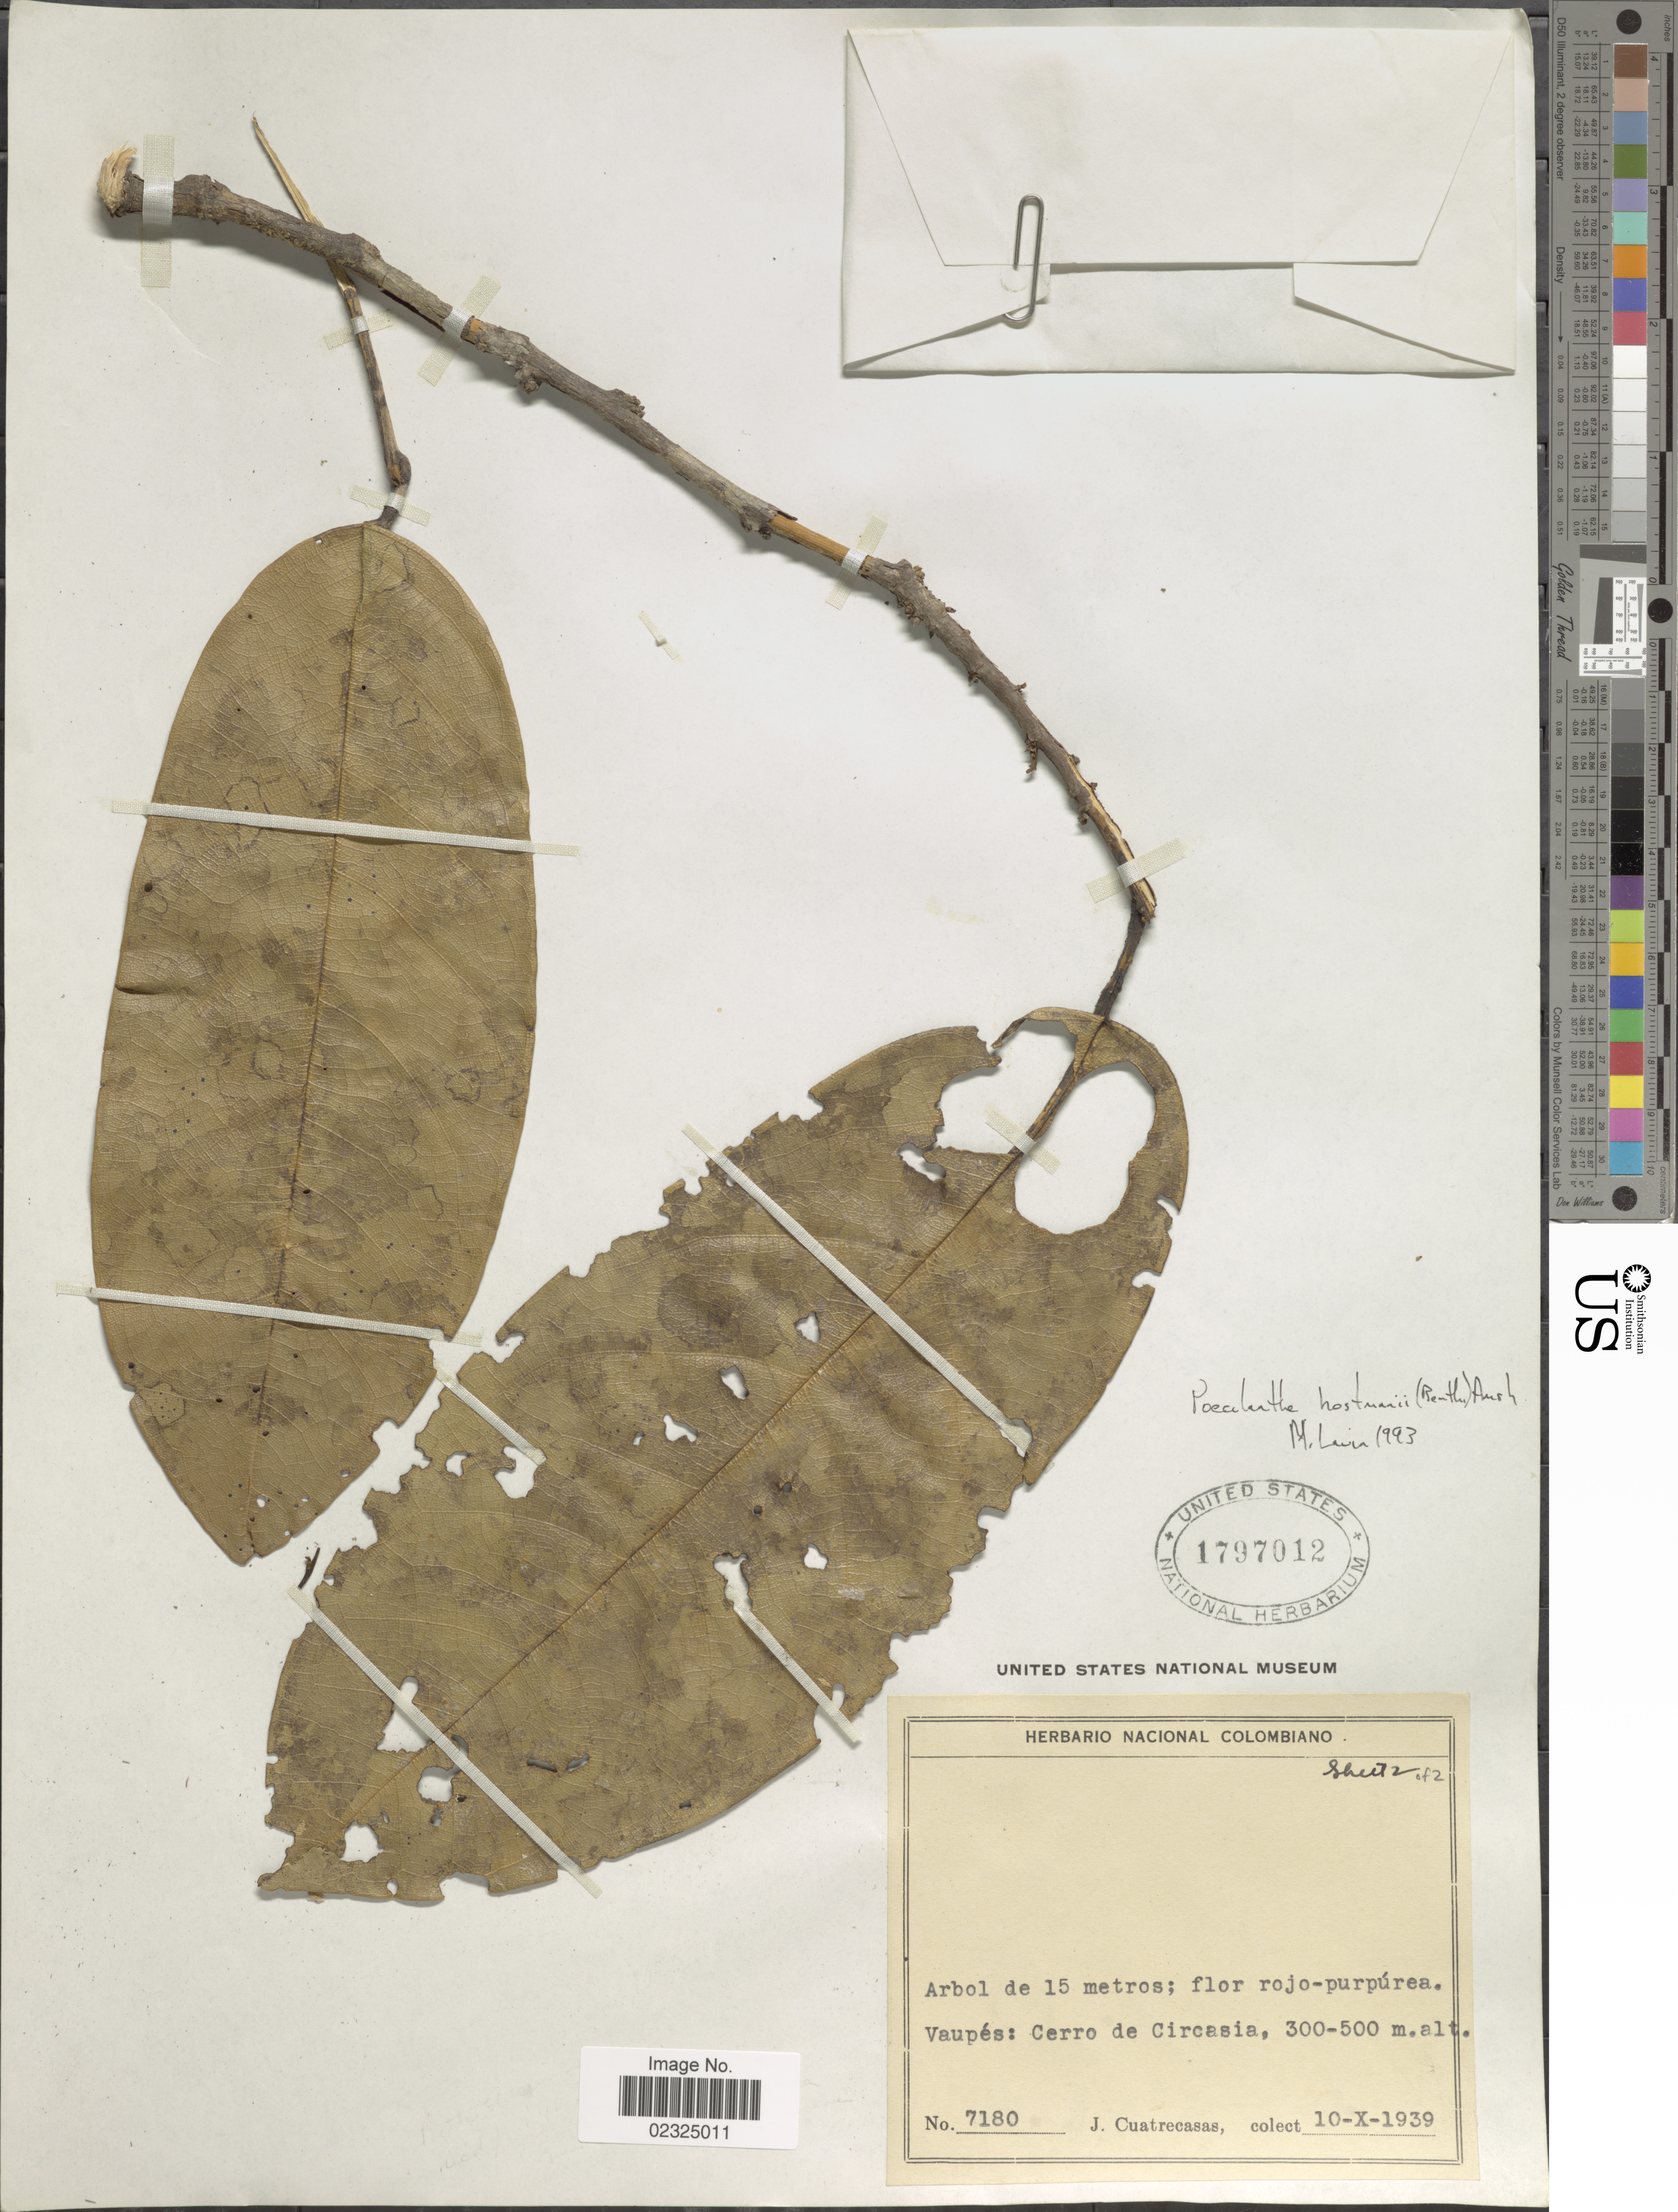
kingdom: Plantae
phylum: Tracheophyta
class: Magnoliopsida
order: Fabales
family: Fabaceae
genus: Limadendron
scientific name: Limadendron hostmannii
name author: (Benth.) Meireles & A.M.G. Azevedo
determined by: U.S. National Herbarium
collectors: J. Cuatrecasas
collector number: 7180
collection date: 1939-10-10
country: Colombia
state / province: Vaupés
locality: Cerro de Circasia.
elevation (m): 300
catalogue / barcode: US 1797012